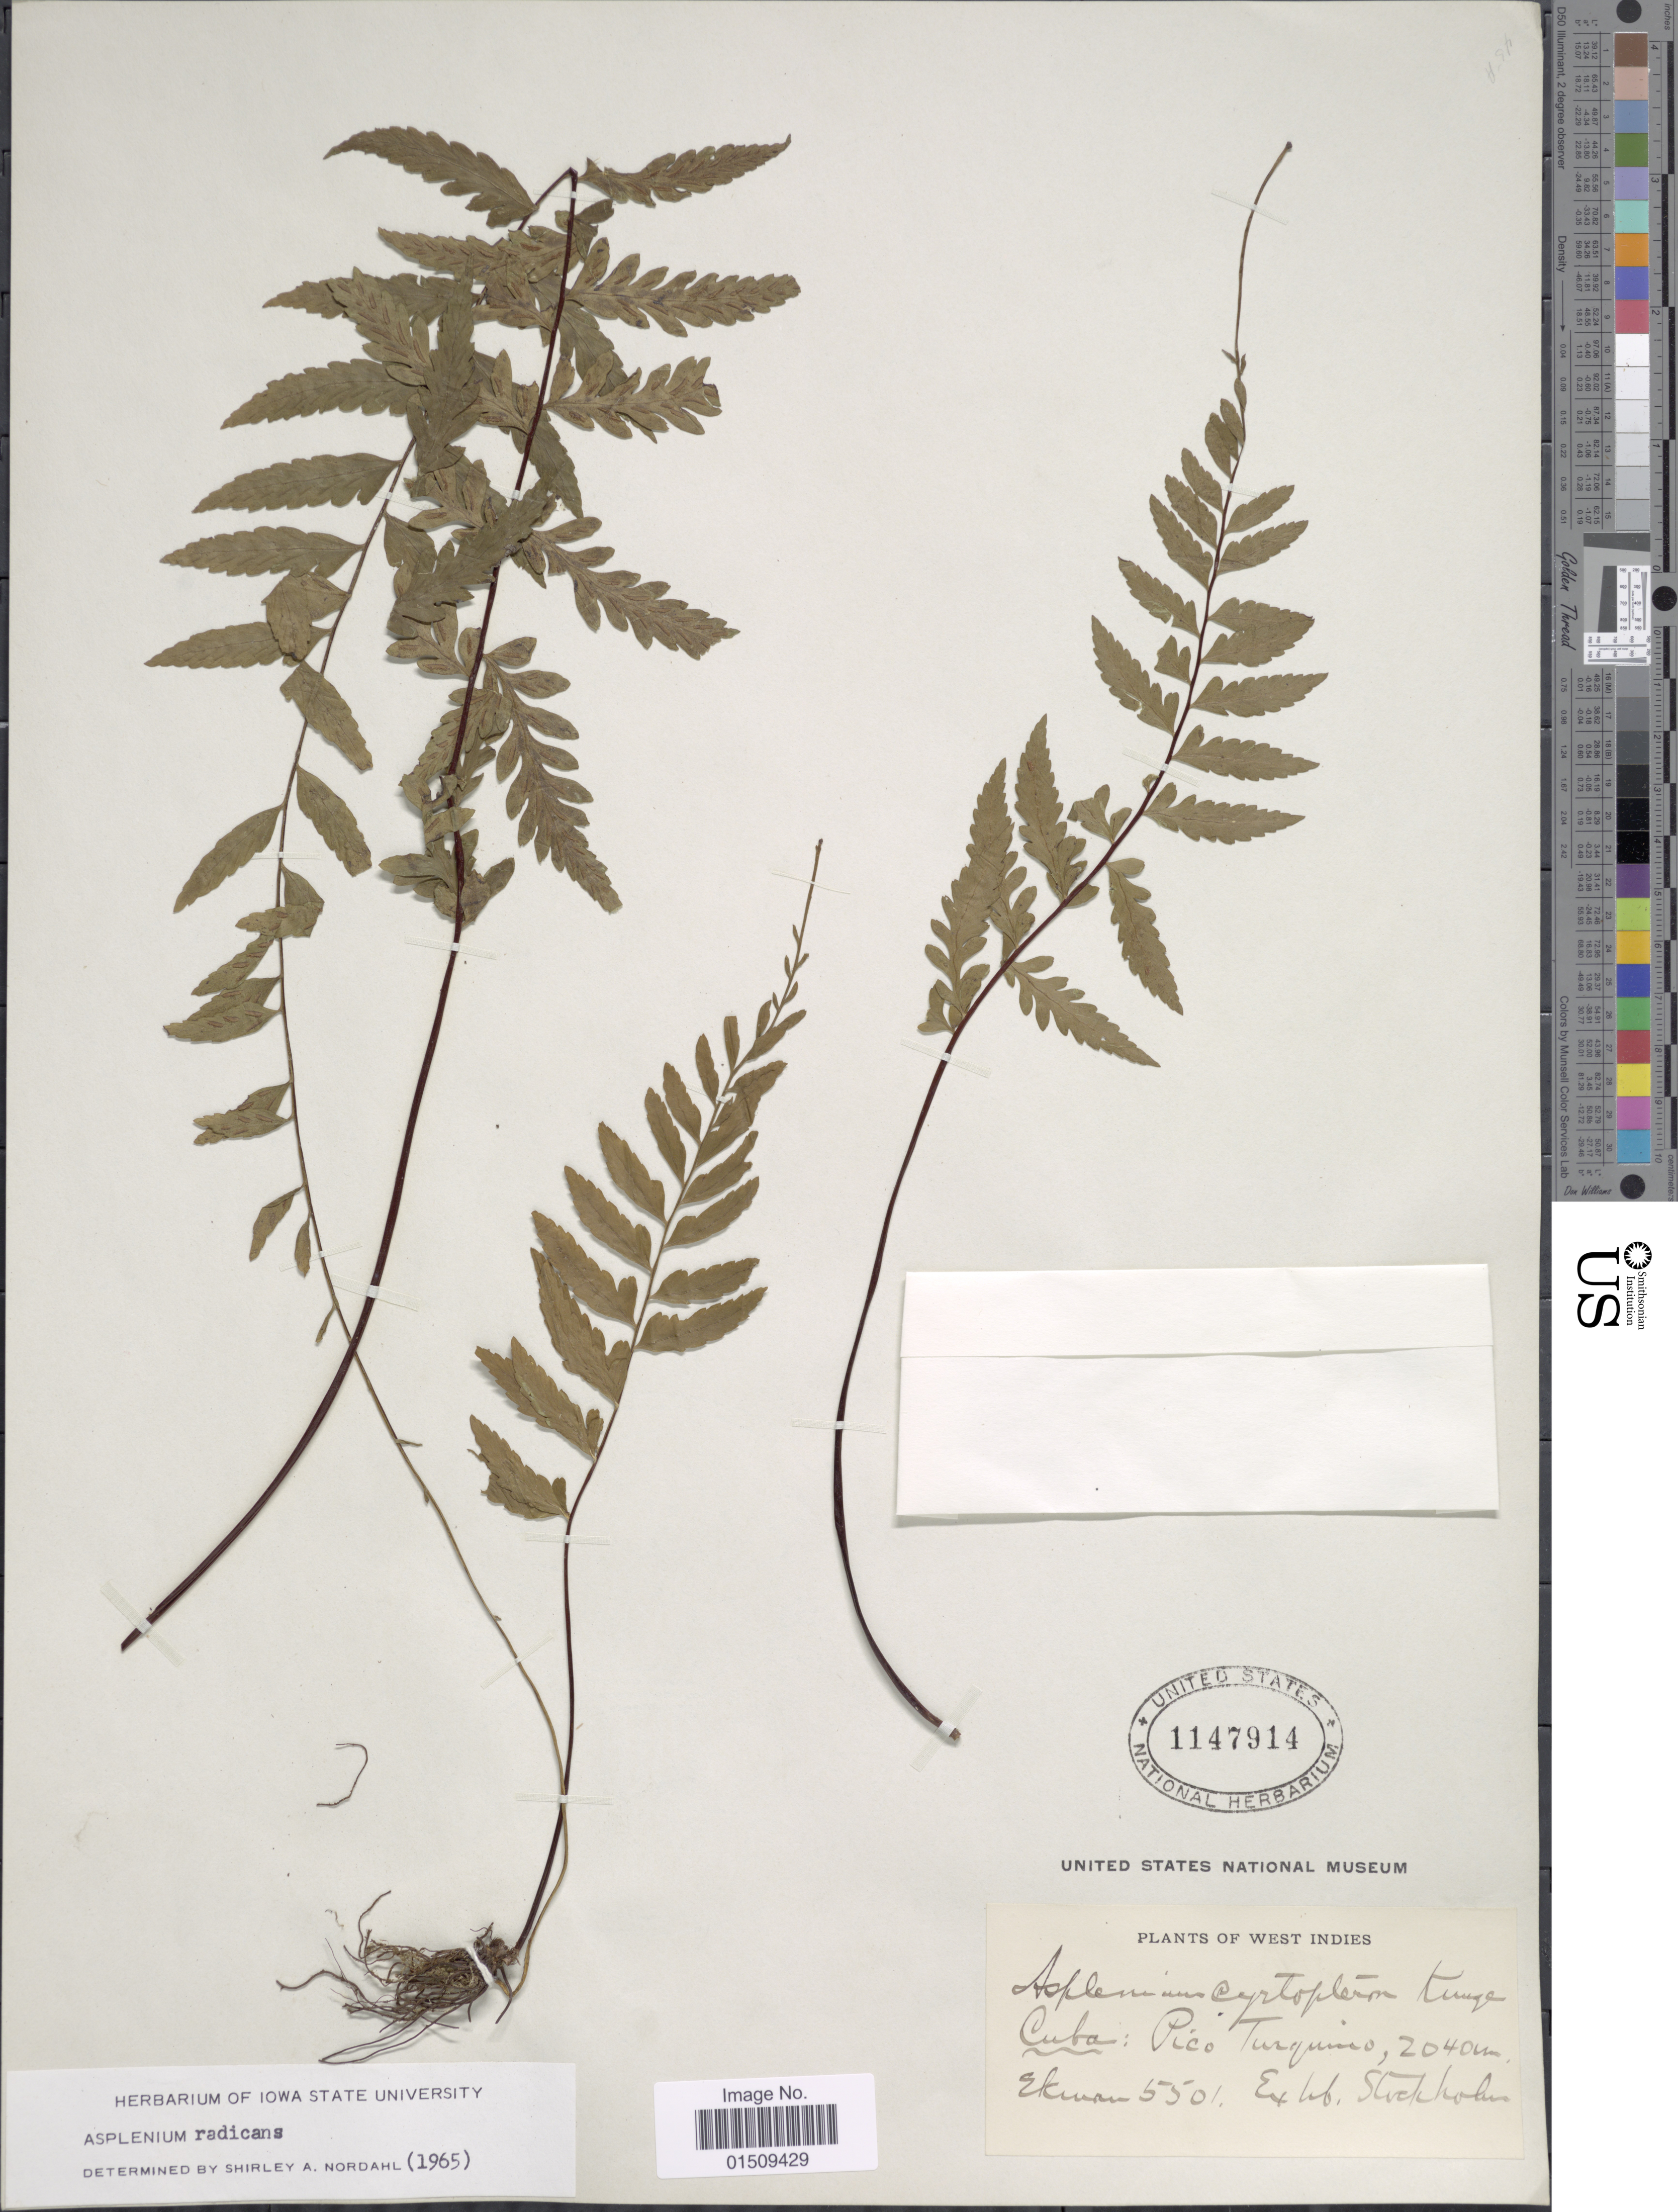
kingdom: Plantae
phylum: Tracheophyta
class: Polypodiopsida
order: Polypodiales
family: Aspleniaceae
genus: Asplenium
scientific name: Asplenium radicans var. radicans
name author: L.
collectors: -. Ekman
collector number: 5501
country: Cuba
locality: West Indies, Cuba. Pico Turquino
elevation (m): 2040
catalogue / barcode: US 1147914